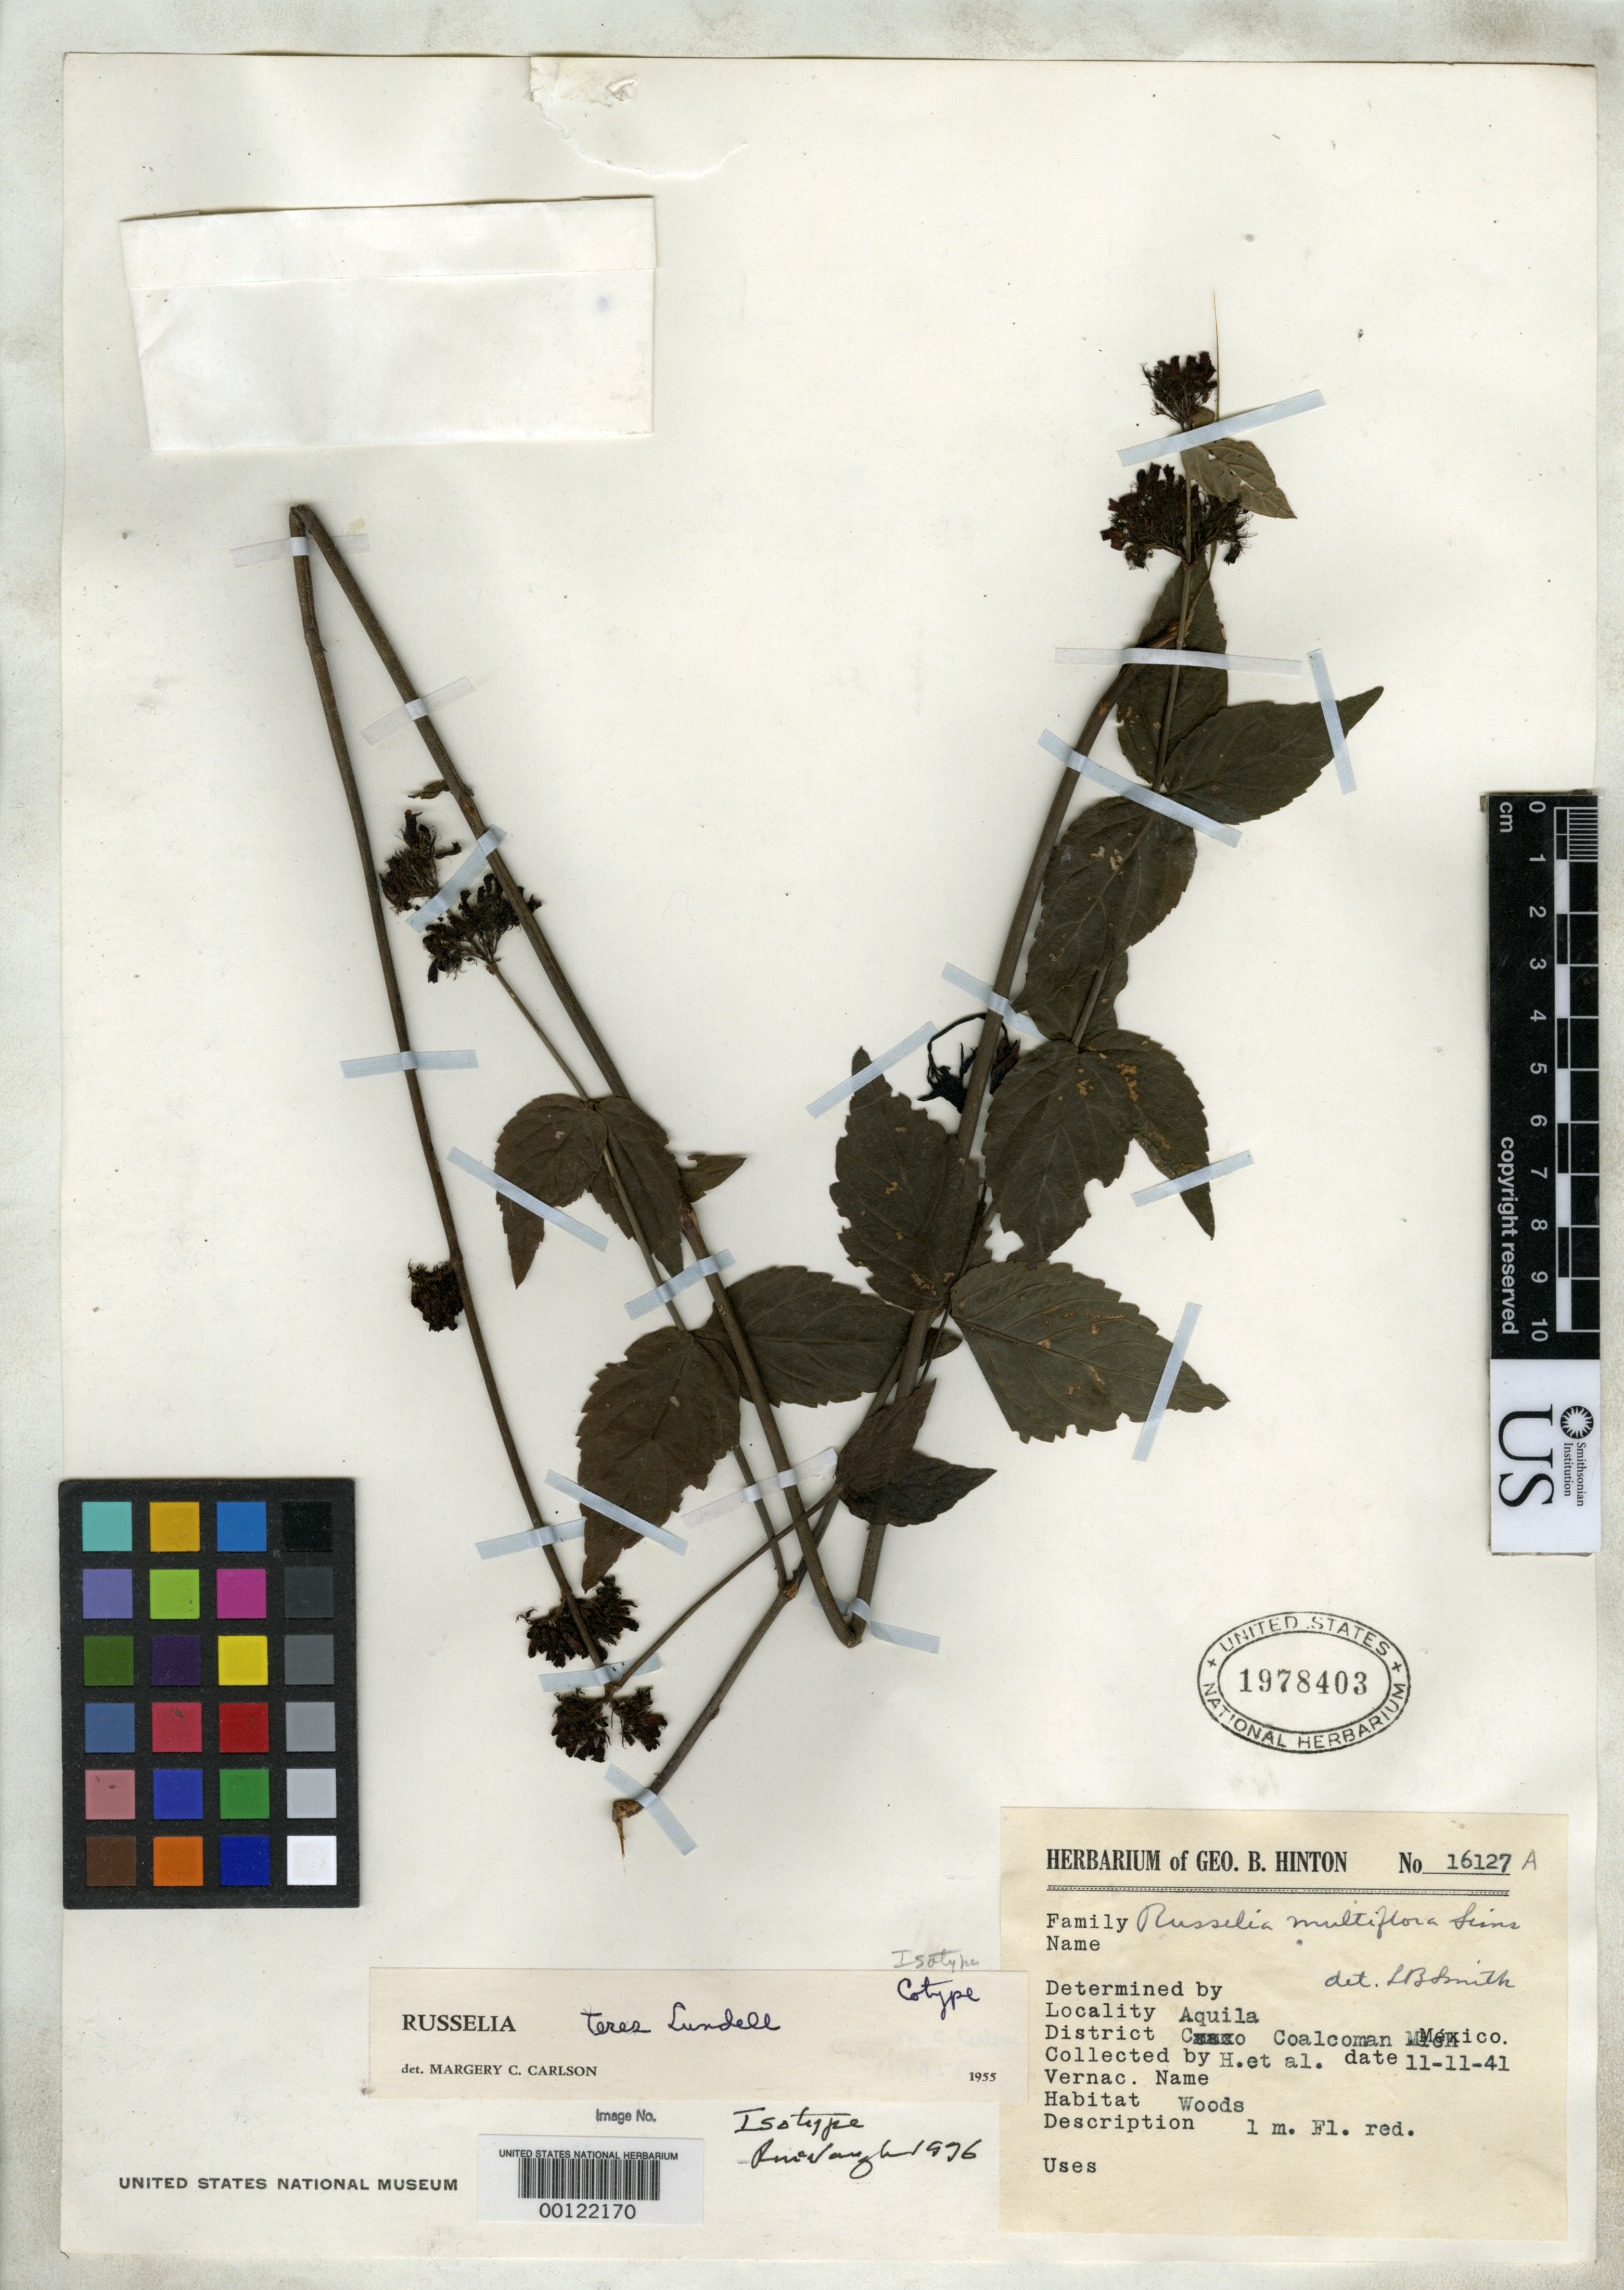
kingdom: Plantae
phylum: Tracheophyta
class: Magnoliopsida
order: Lamiales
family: Plantaginaceae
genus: Russelia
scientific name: Russelia teres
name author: Lundell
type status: Isotype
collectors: G. B. Hinton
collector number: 16127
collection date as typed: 11 Nov 1941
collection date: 1941-11-11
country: Mexico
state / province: Michoacán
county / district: Coalcoman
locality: Aquila.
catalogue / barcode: US 1978403